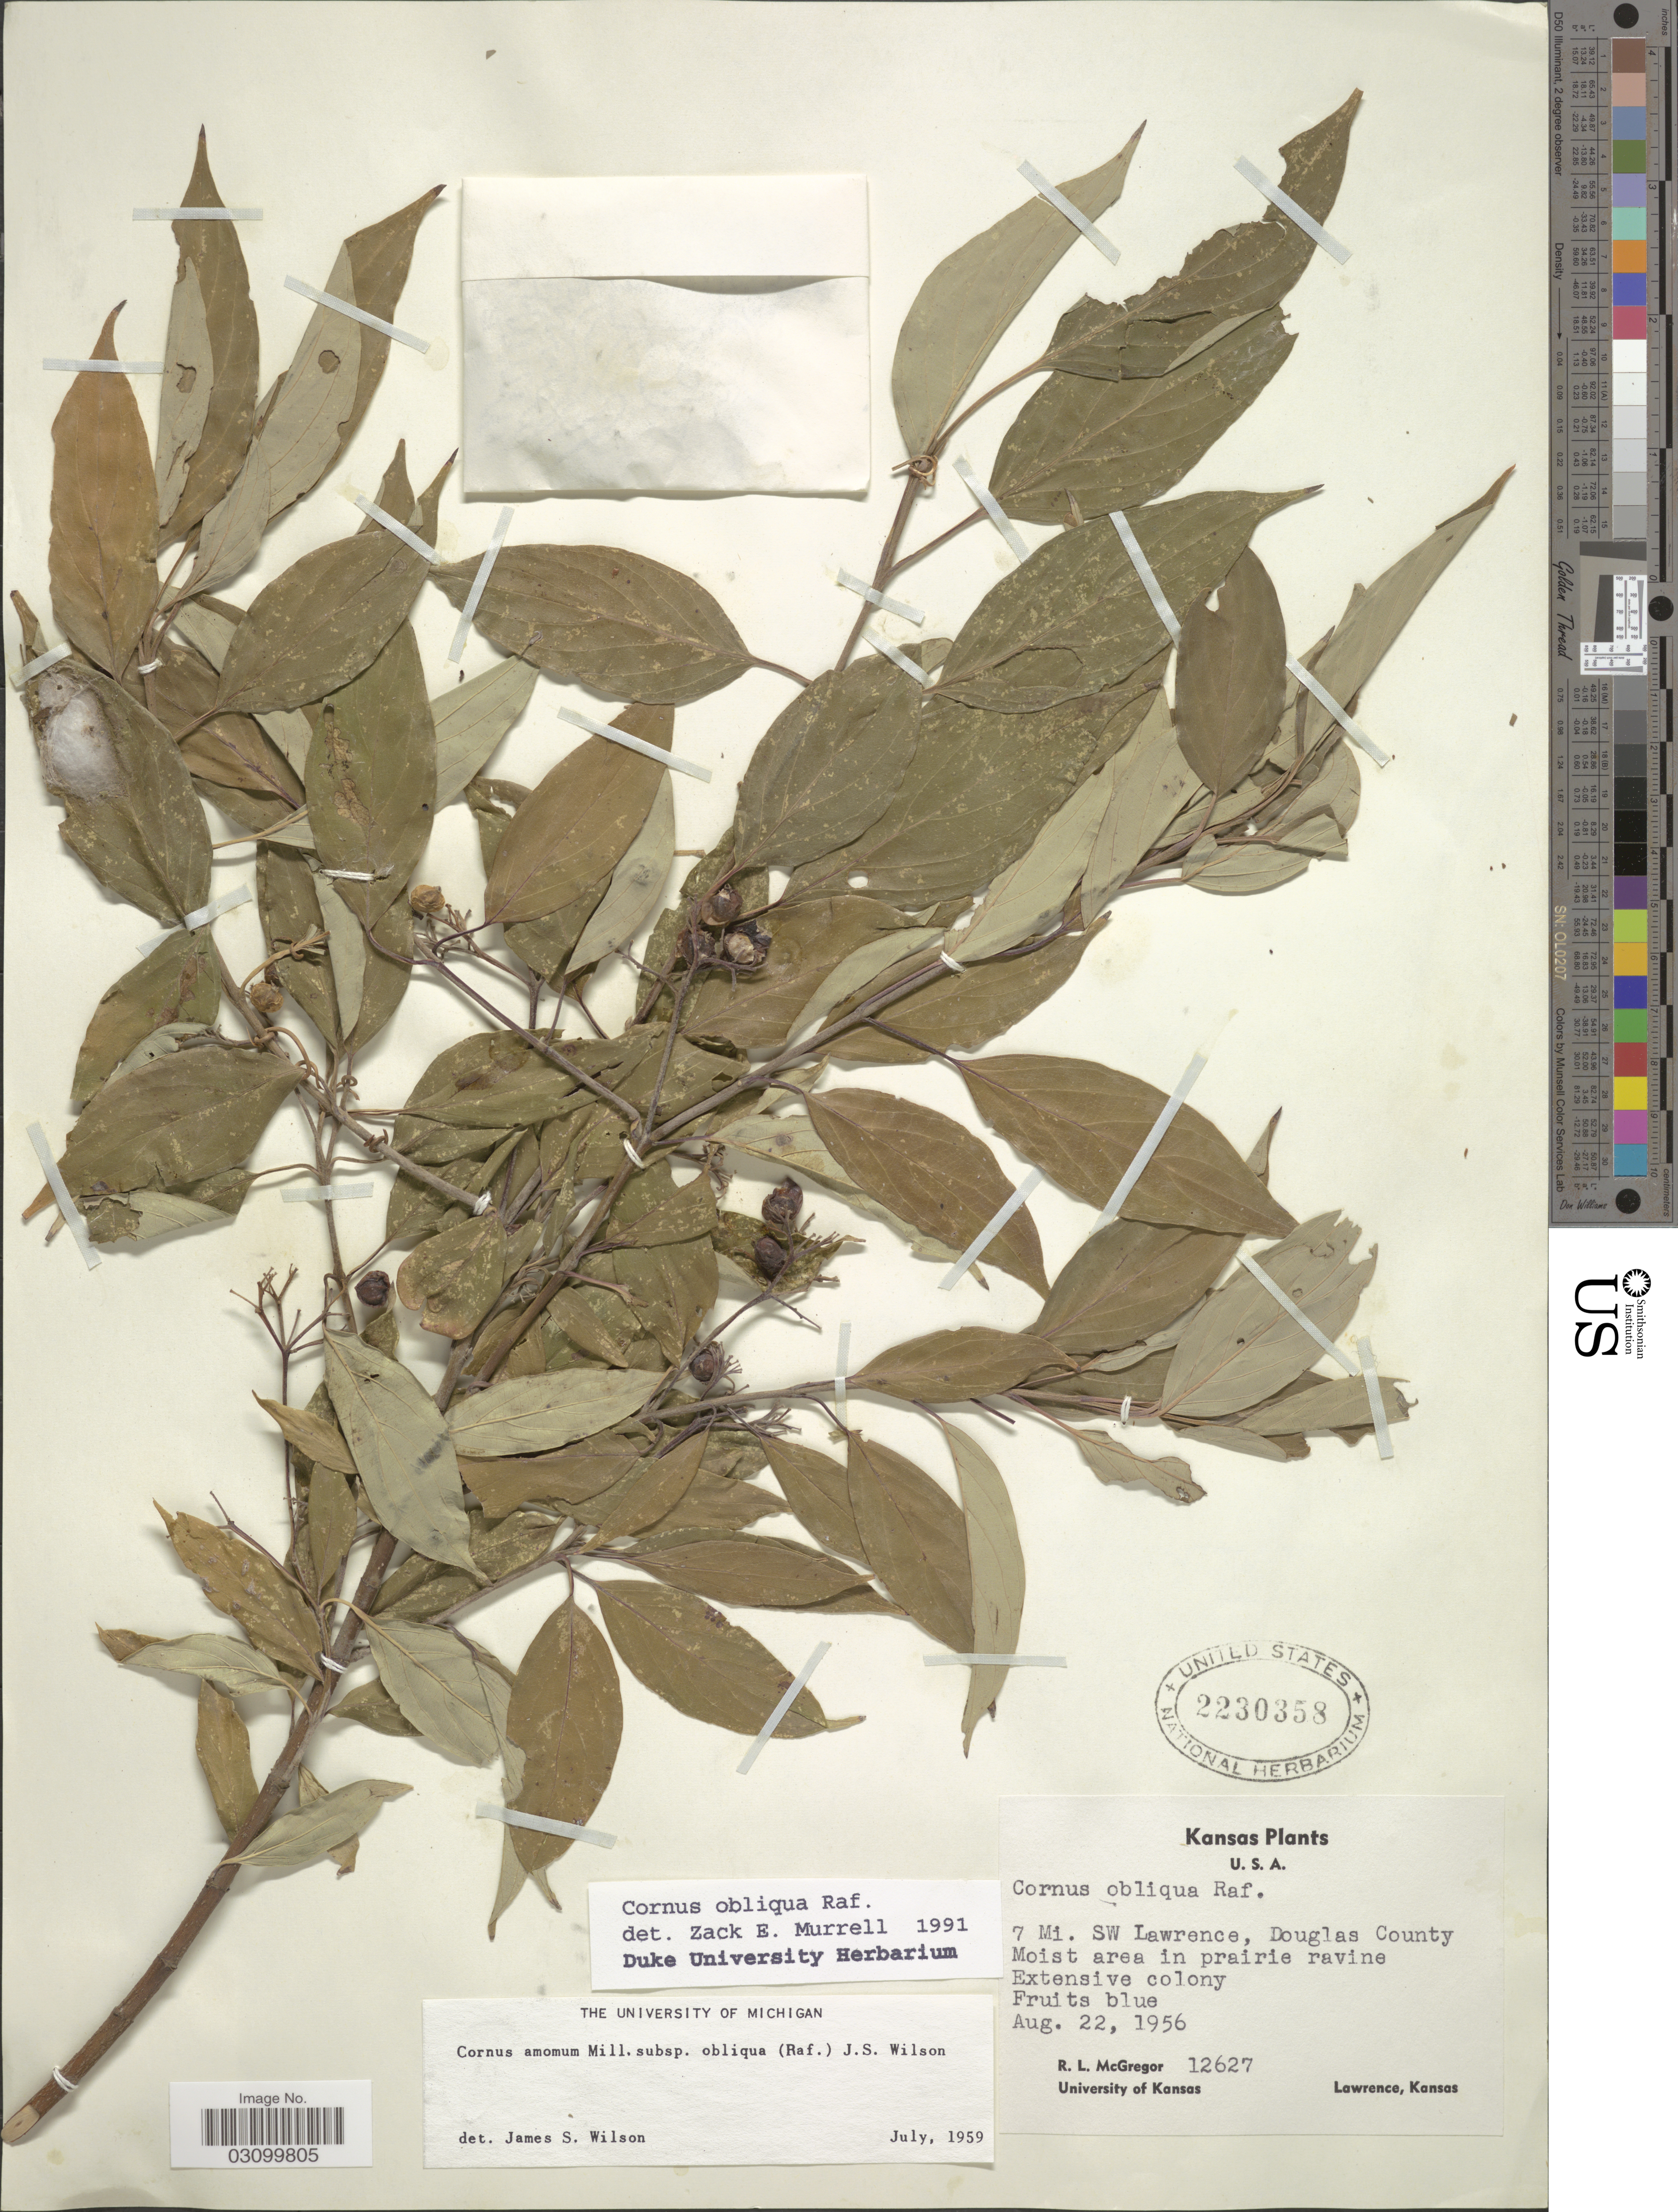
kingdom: Plantae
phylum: Tracheophyta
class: Magnoliopsida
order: Cornales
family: Cornaceae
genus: Cornus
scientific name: Cornus obliqua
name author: Raf.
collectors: R. McGregor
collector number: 12627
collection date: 1956-08-22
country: United States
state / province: Kansas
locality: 7 Mi. SW Lawrence, Douglas County.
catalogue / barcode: US 2230358